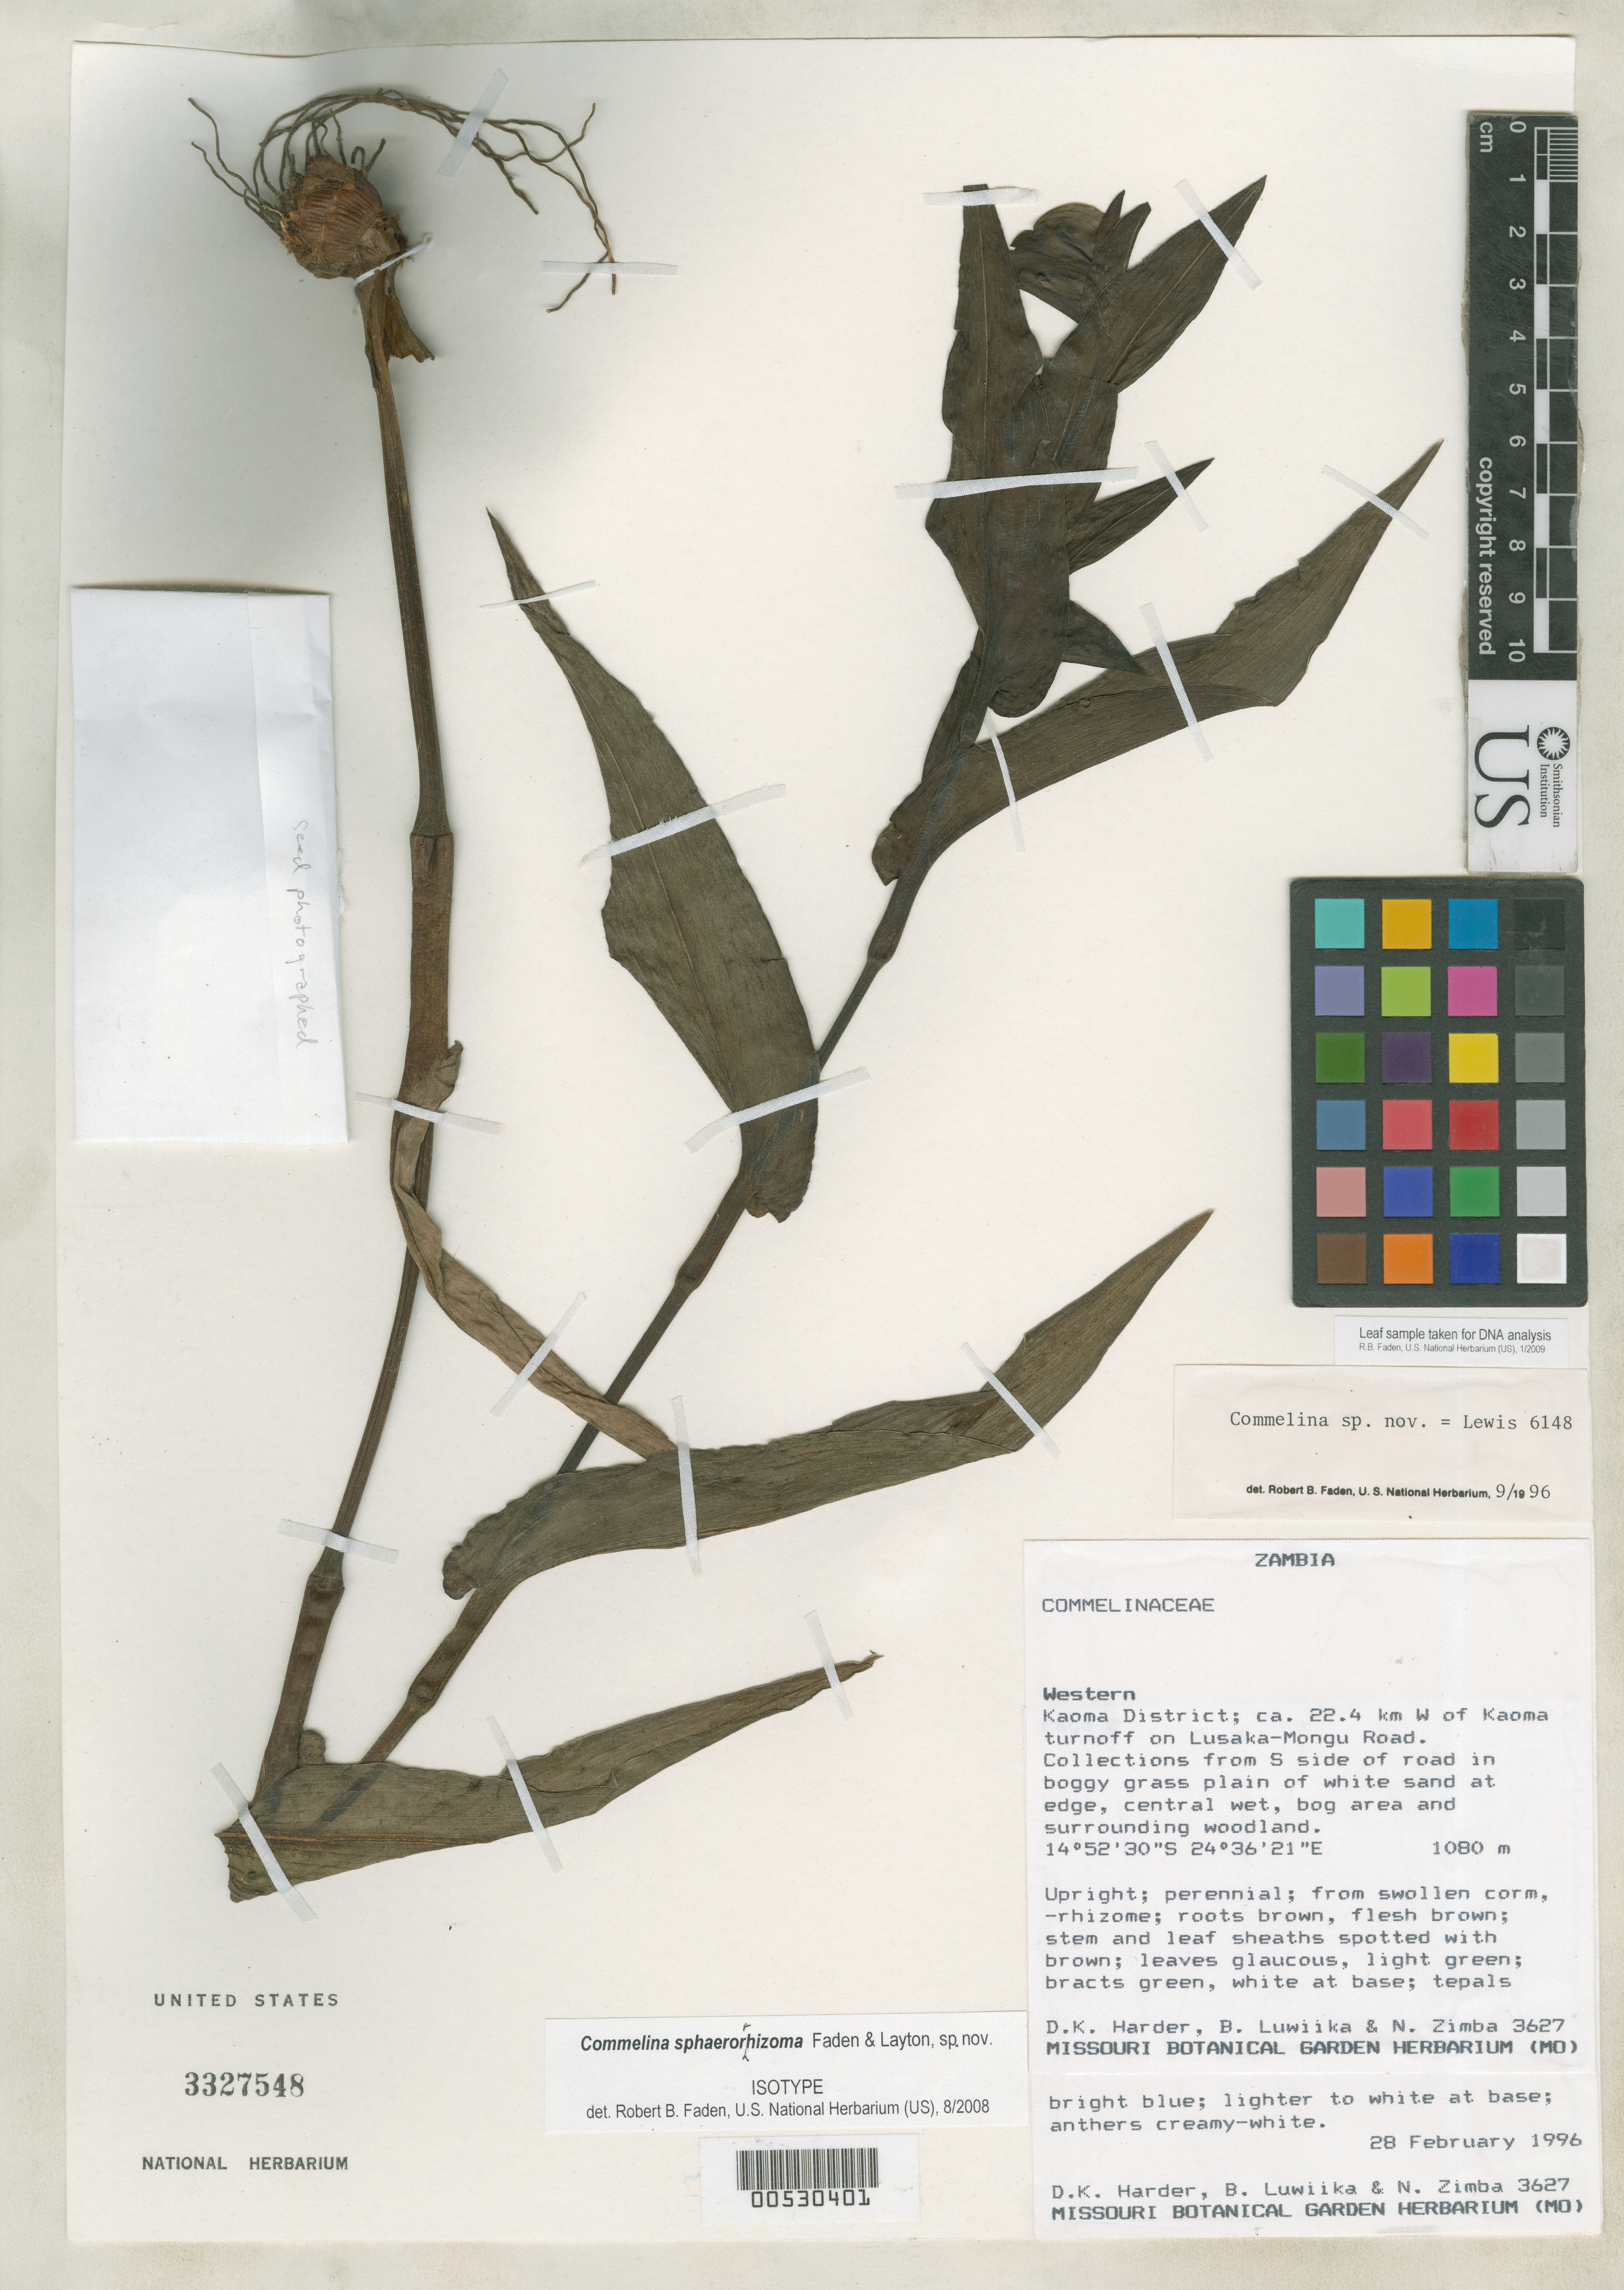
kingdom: Plantae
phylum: Tracheophyta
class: Liliopsida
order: Commelinales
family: Commelinaceae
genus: Commelina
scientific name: Commelina sphaerorrhizoma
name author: Faden & Layton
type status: Isotype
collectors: D. Harder, B. Luwiika & N. Zimba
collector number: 3627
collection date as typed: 28 Feb 1996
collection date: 1996-02-28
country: Zambia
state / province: Western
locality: Ca. 22.4 km W of Kaoma turnoff on Lusaka-Mongu road. Collection from S side of road in boggy grass plain.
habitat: Boggy grass plain of white sand at edge, central wet, bog area and surrounding woodland.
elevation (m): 1080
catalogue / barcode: US 3327548